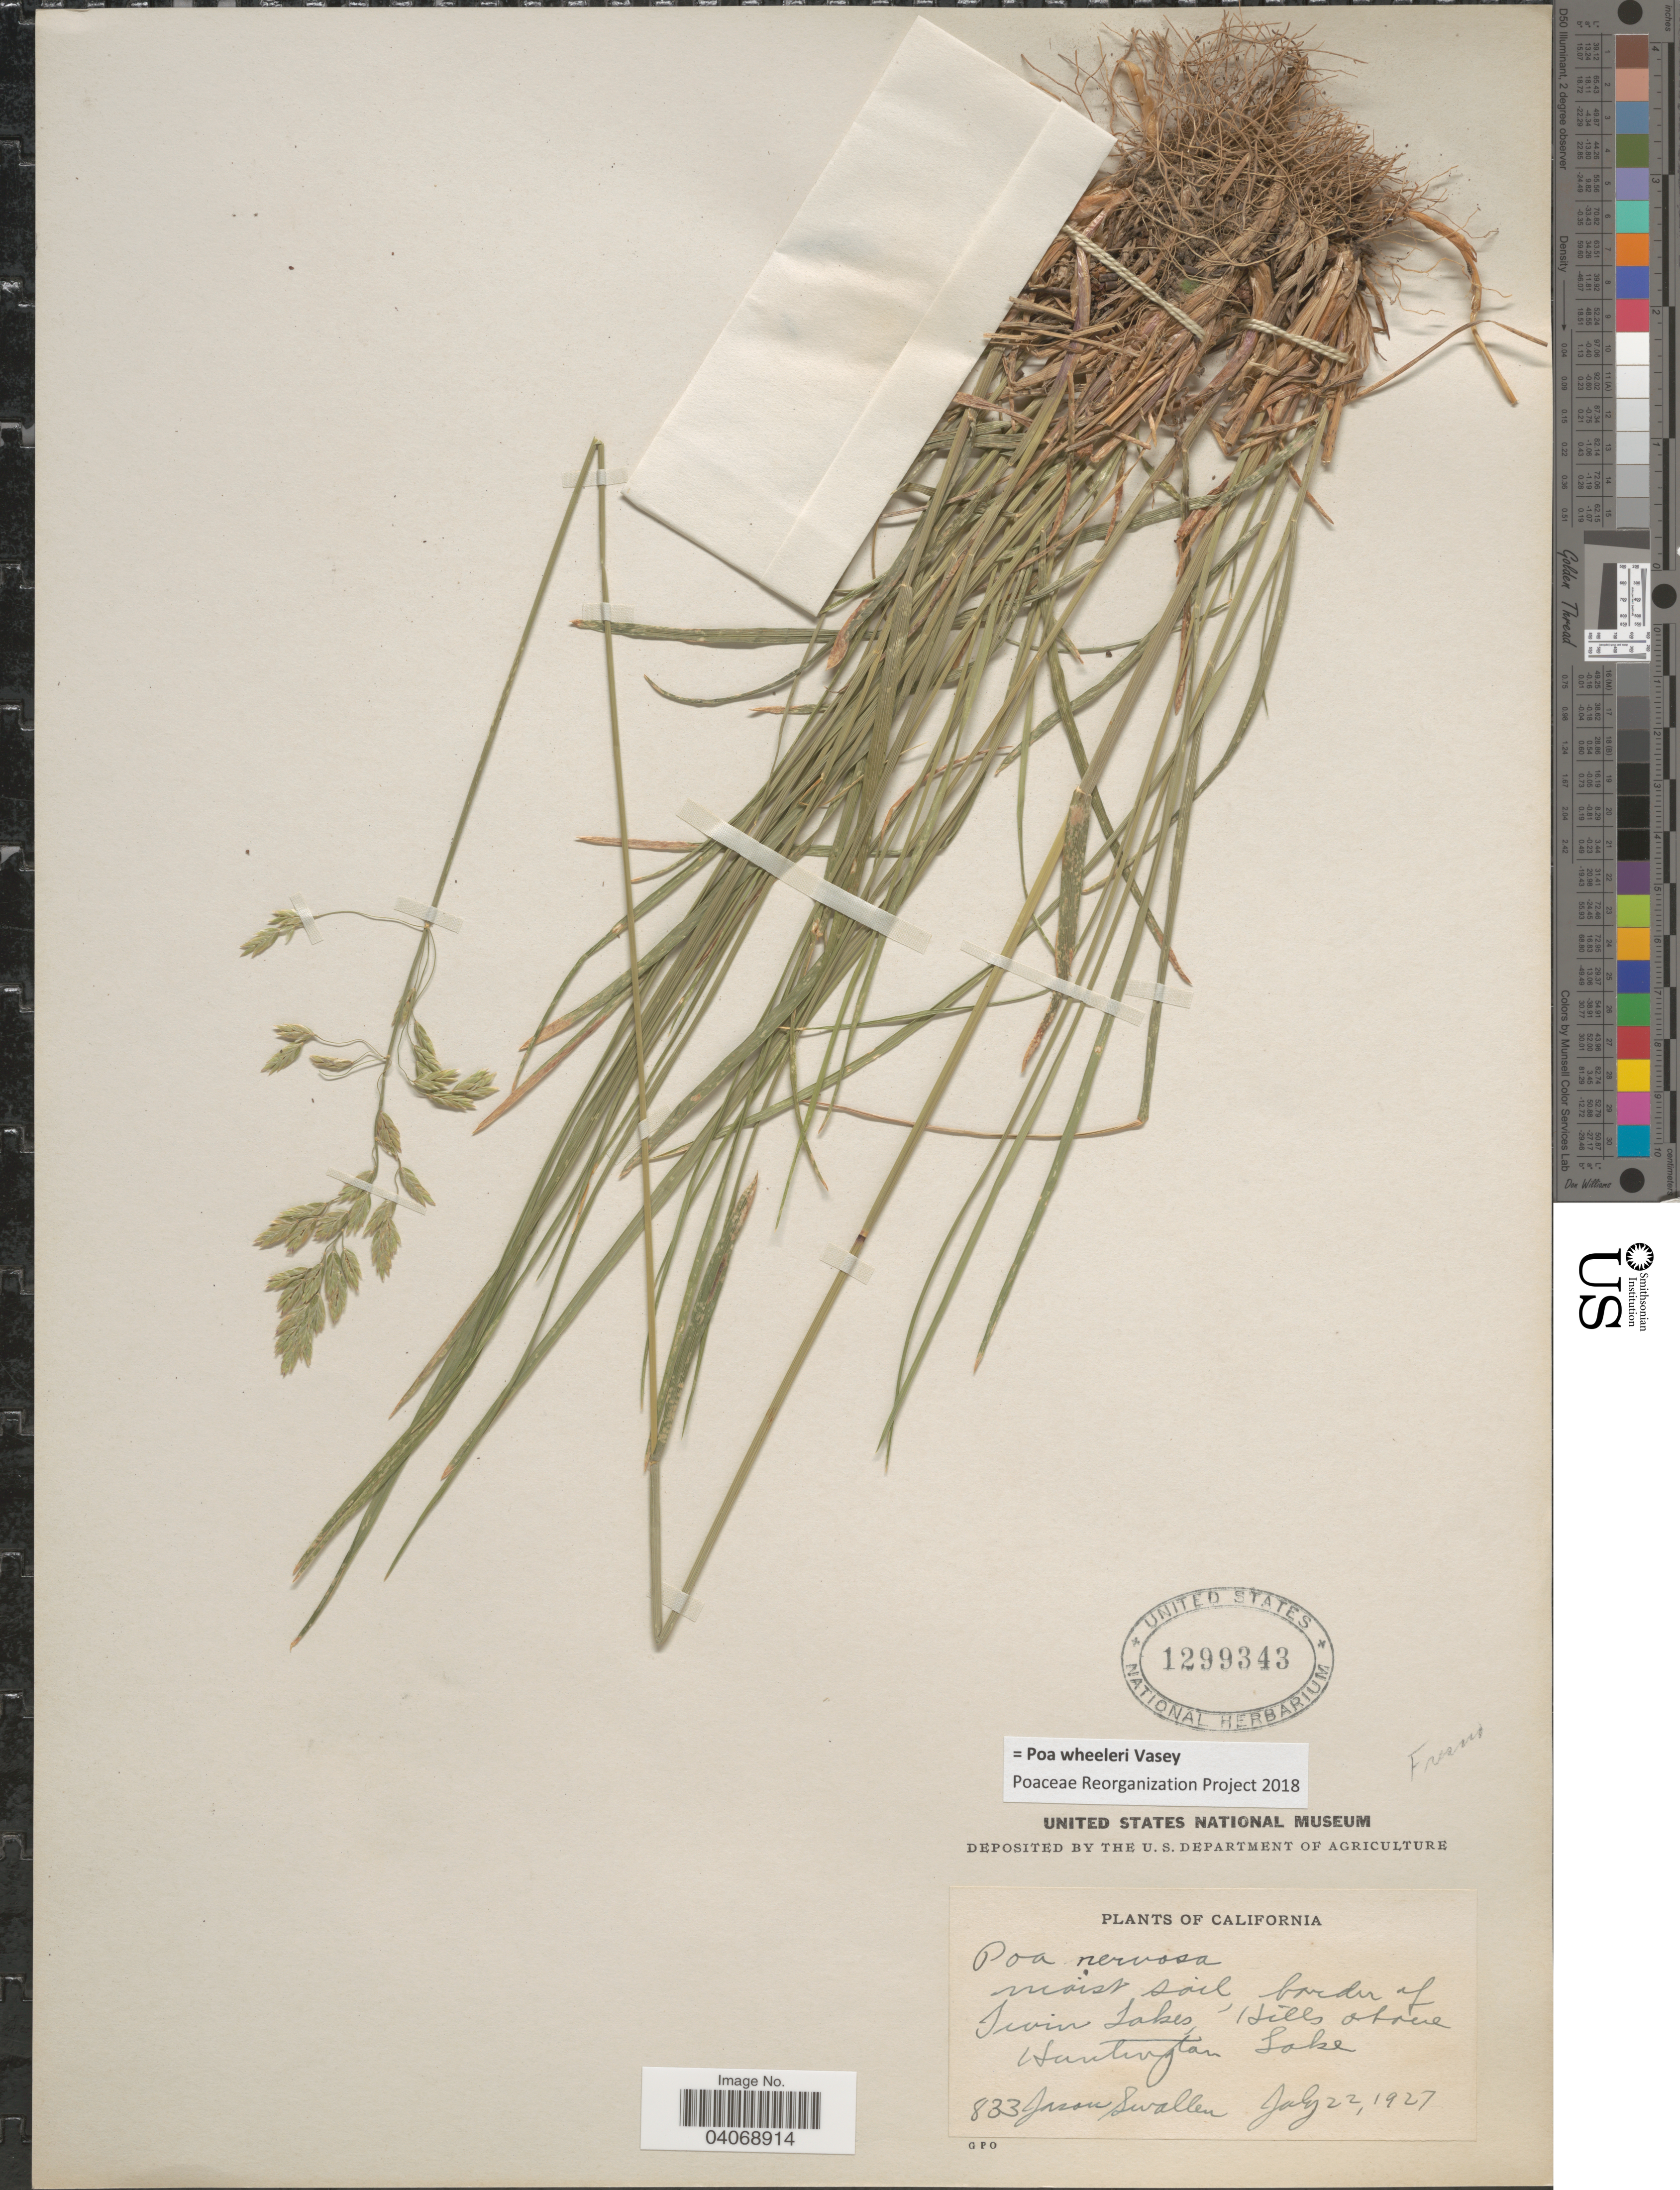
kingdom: Plantae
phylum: Tracheophyta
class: Liliopsida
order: Poales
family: Poaceae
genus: Poa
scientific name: Poa wheeleri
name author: Vasey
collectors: J. R. Swallen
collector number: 833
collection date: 1927-07-22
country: United States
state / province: California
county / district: Fresno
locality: Fresno. Moist soil, border of Twin Lakes, Hills above Huntington Lake.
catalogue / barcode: US 1299343